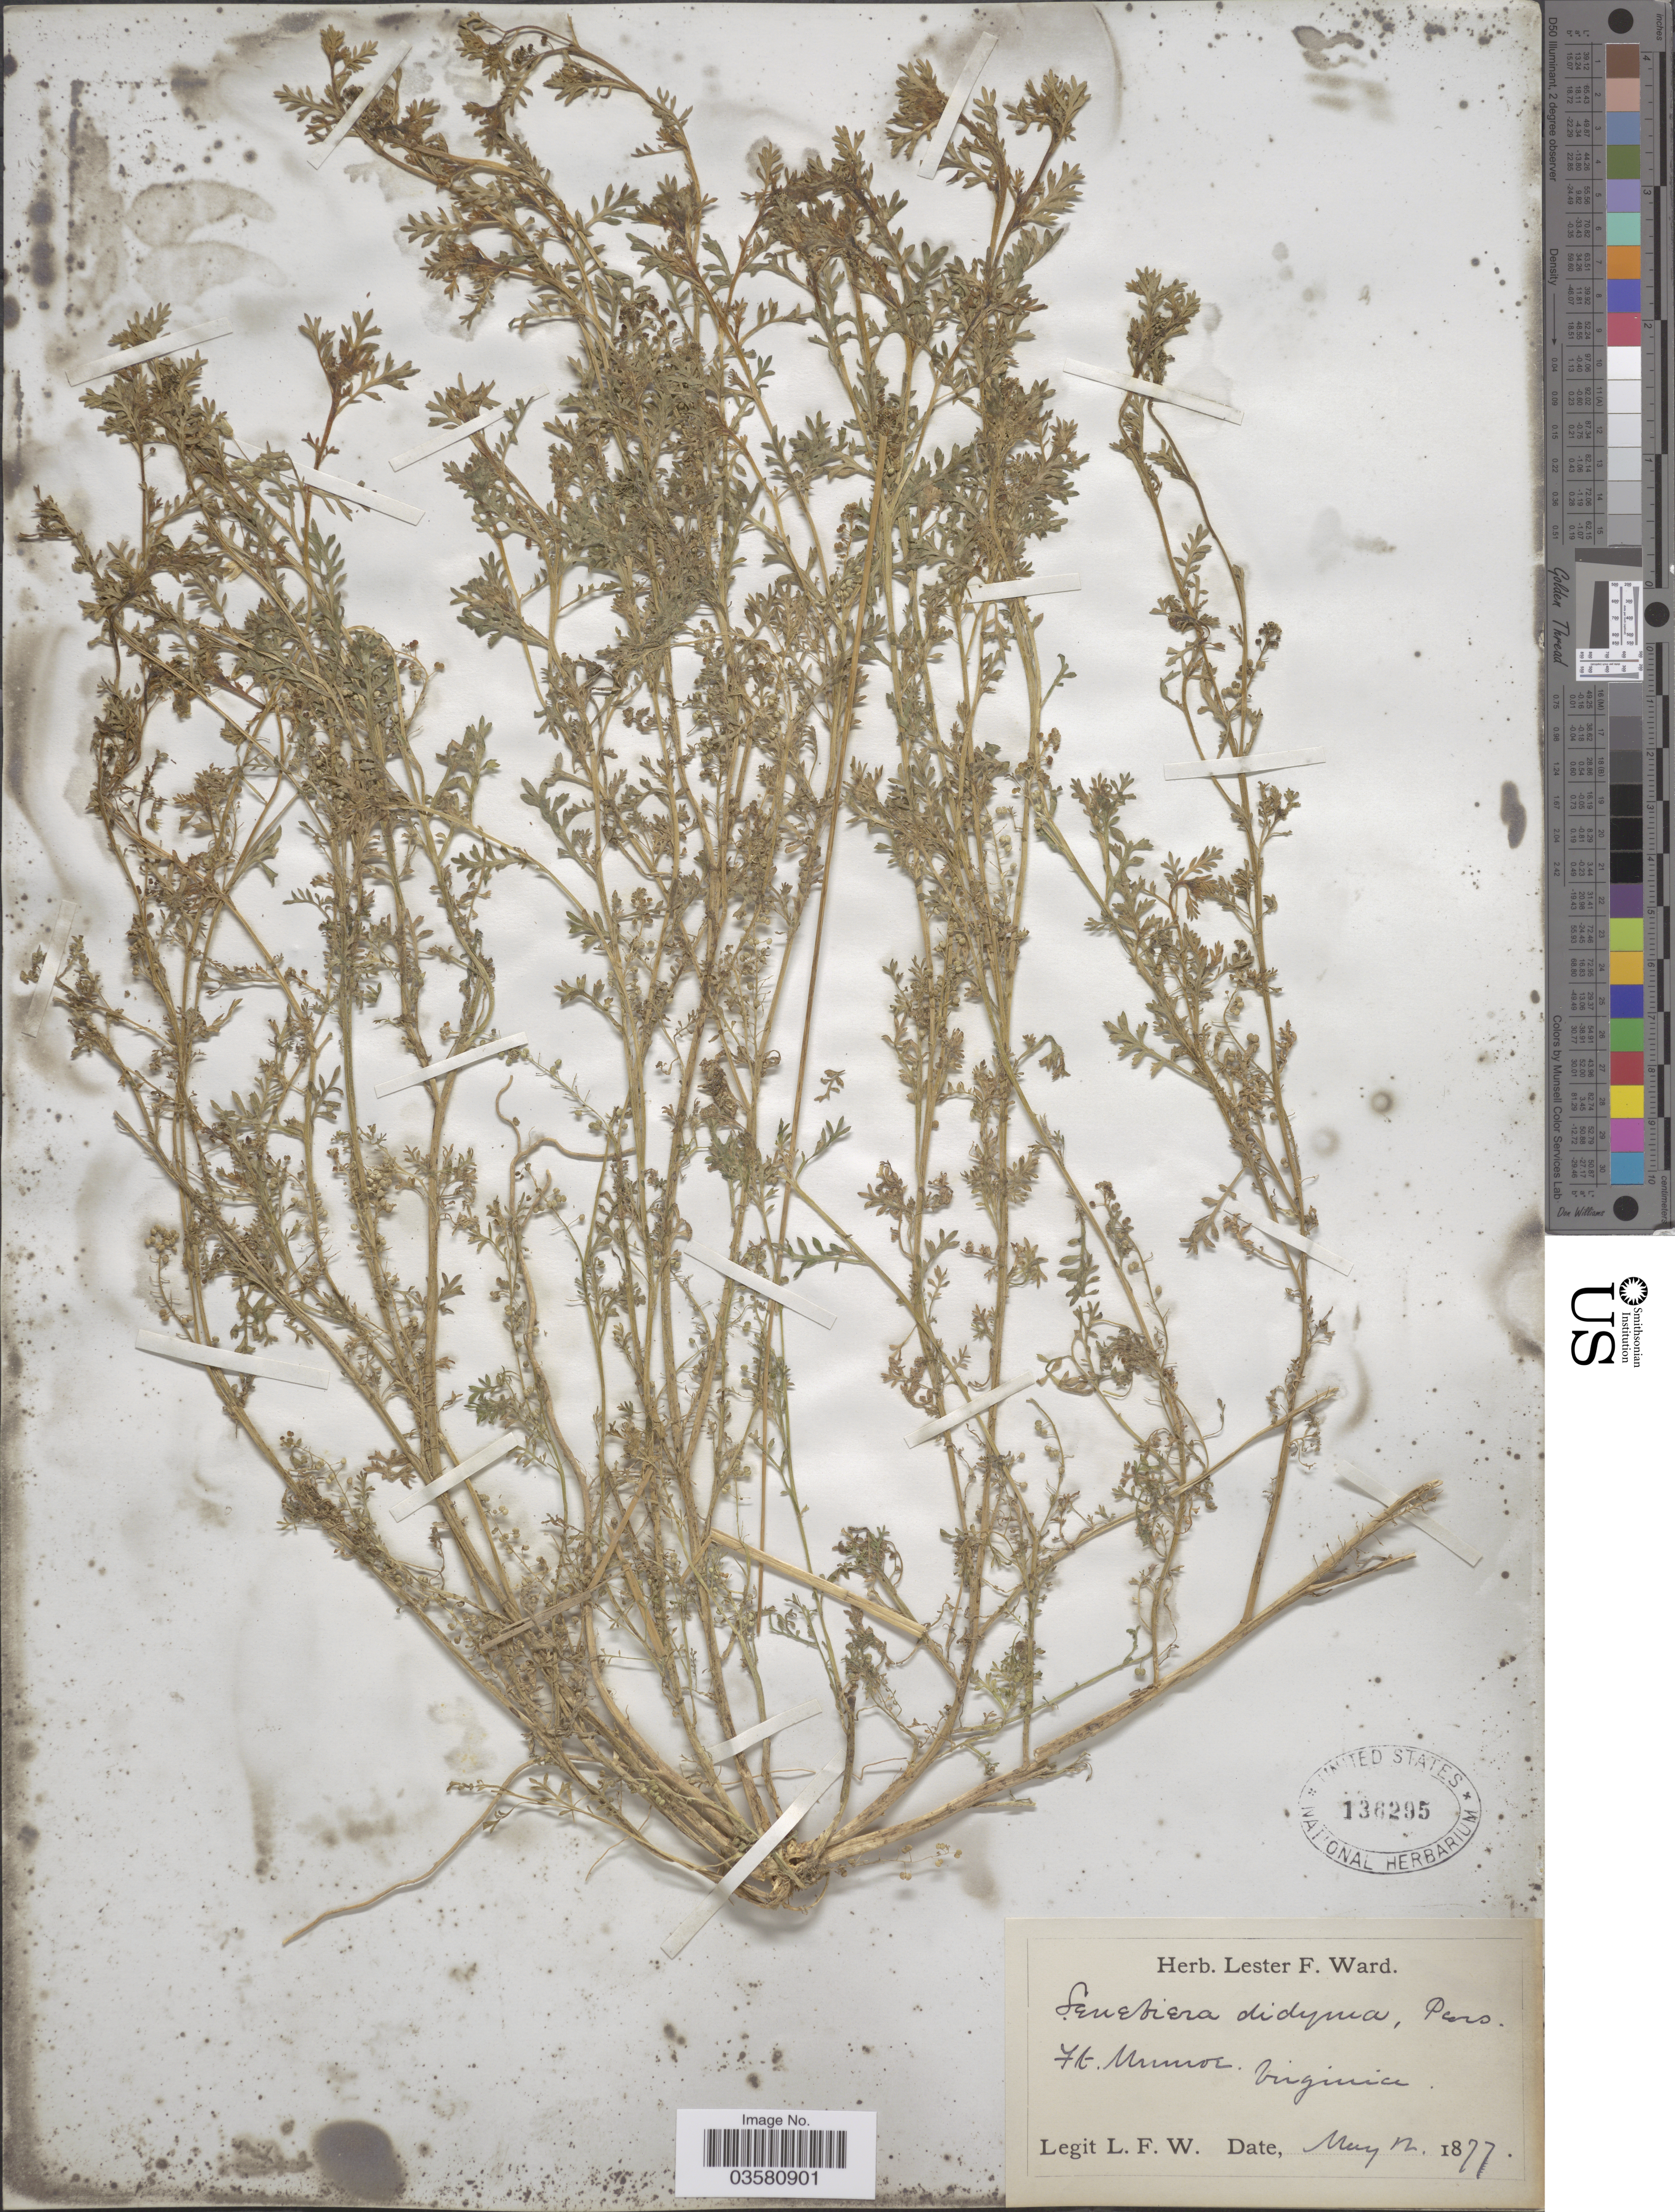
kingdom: Plantae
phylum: Tracheophyta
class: Magnoliopsida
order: Brassicales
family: Brassicaceae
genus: Lepidium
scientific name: Lepidium didymum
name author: L.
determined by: Strong, M. T., (US), Smithsonian Institution - National Museum of Natural History (UNITED STATES)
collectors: L. F. Ward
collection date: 1877-05-12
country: United States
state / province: Virginia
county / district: City of Hampton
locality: Ft. Monroe.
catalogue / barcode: US 136295